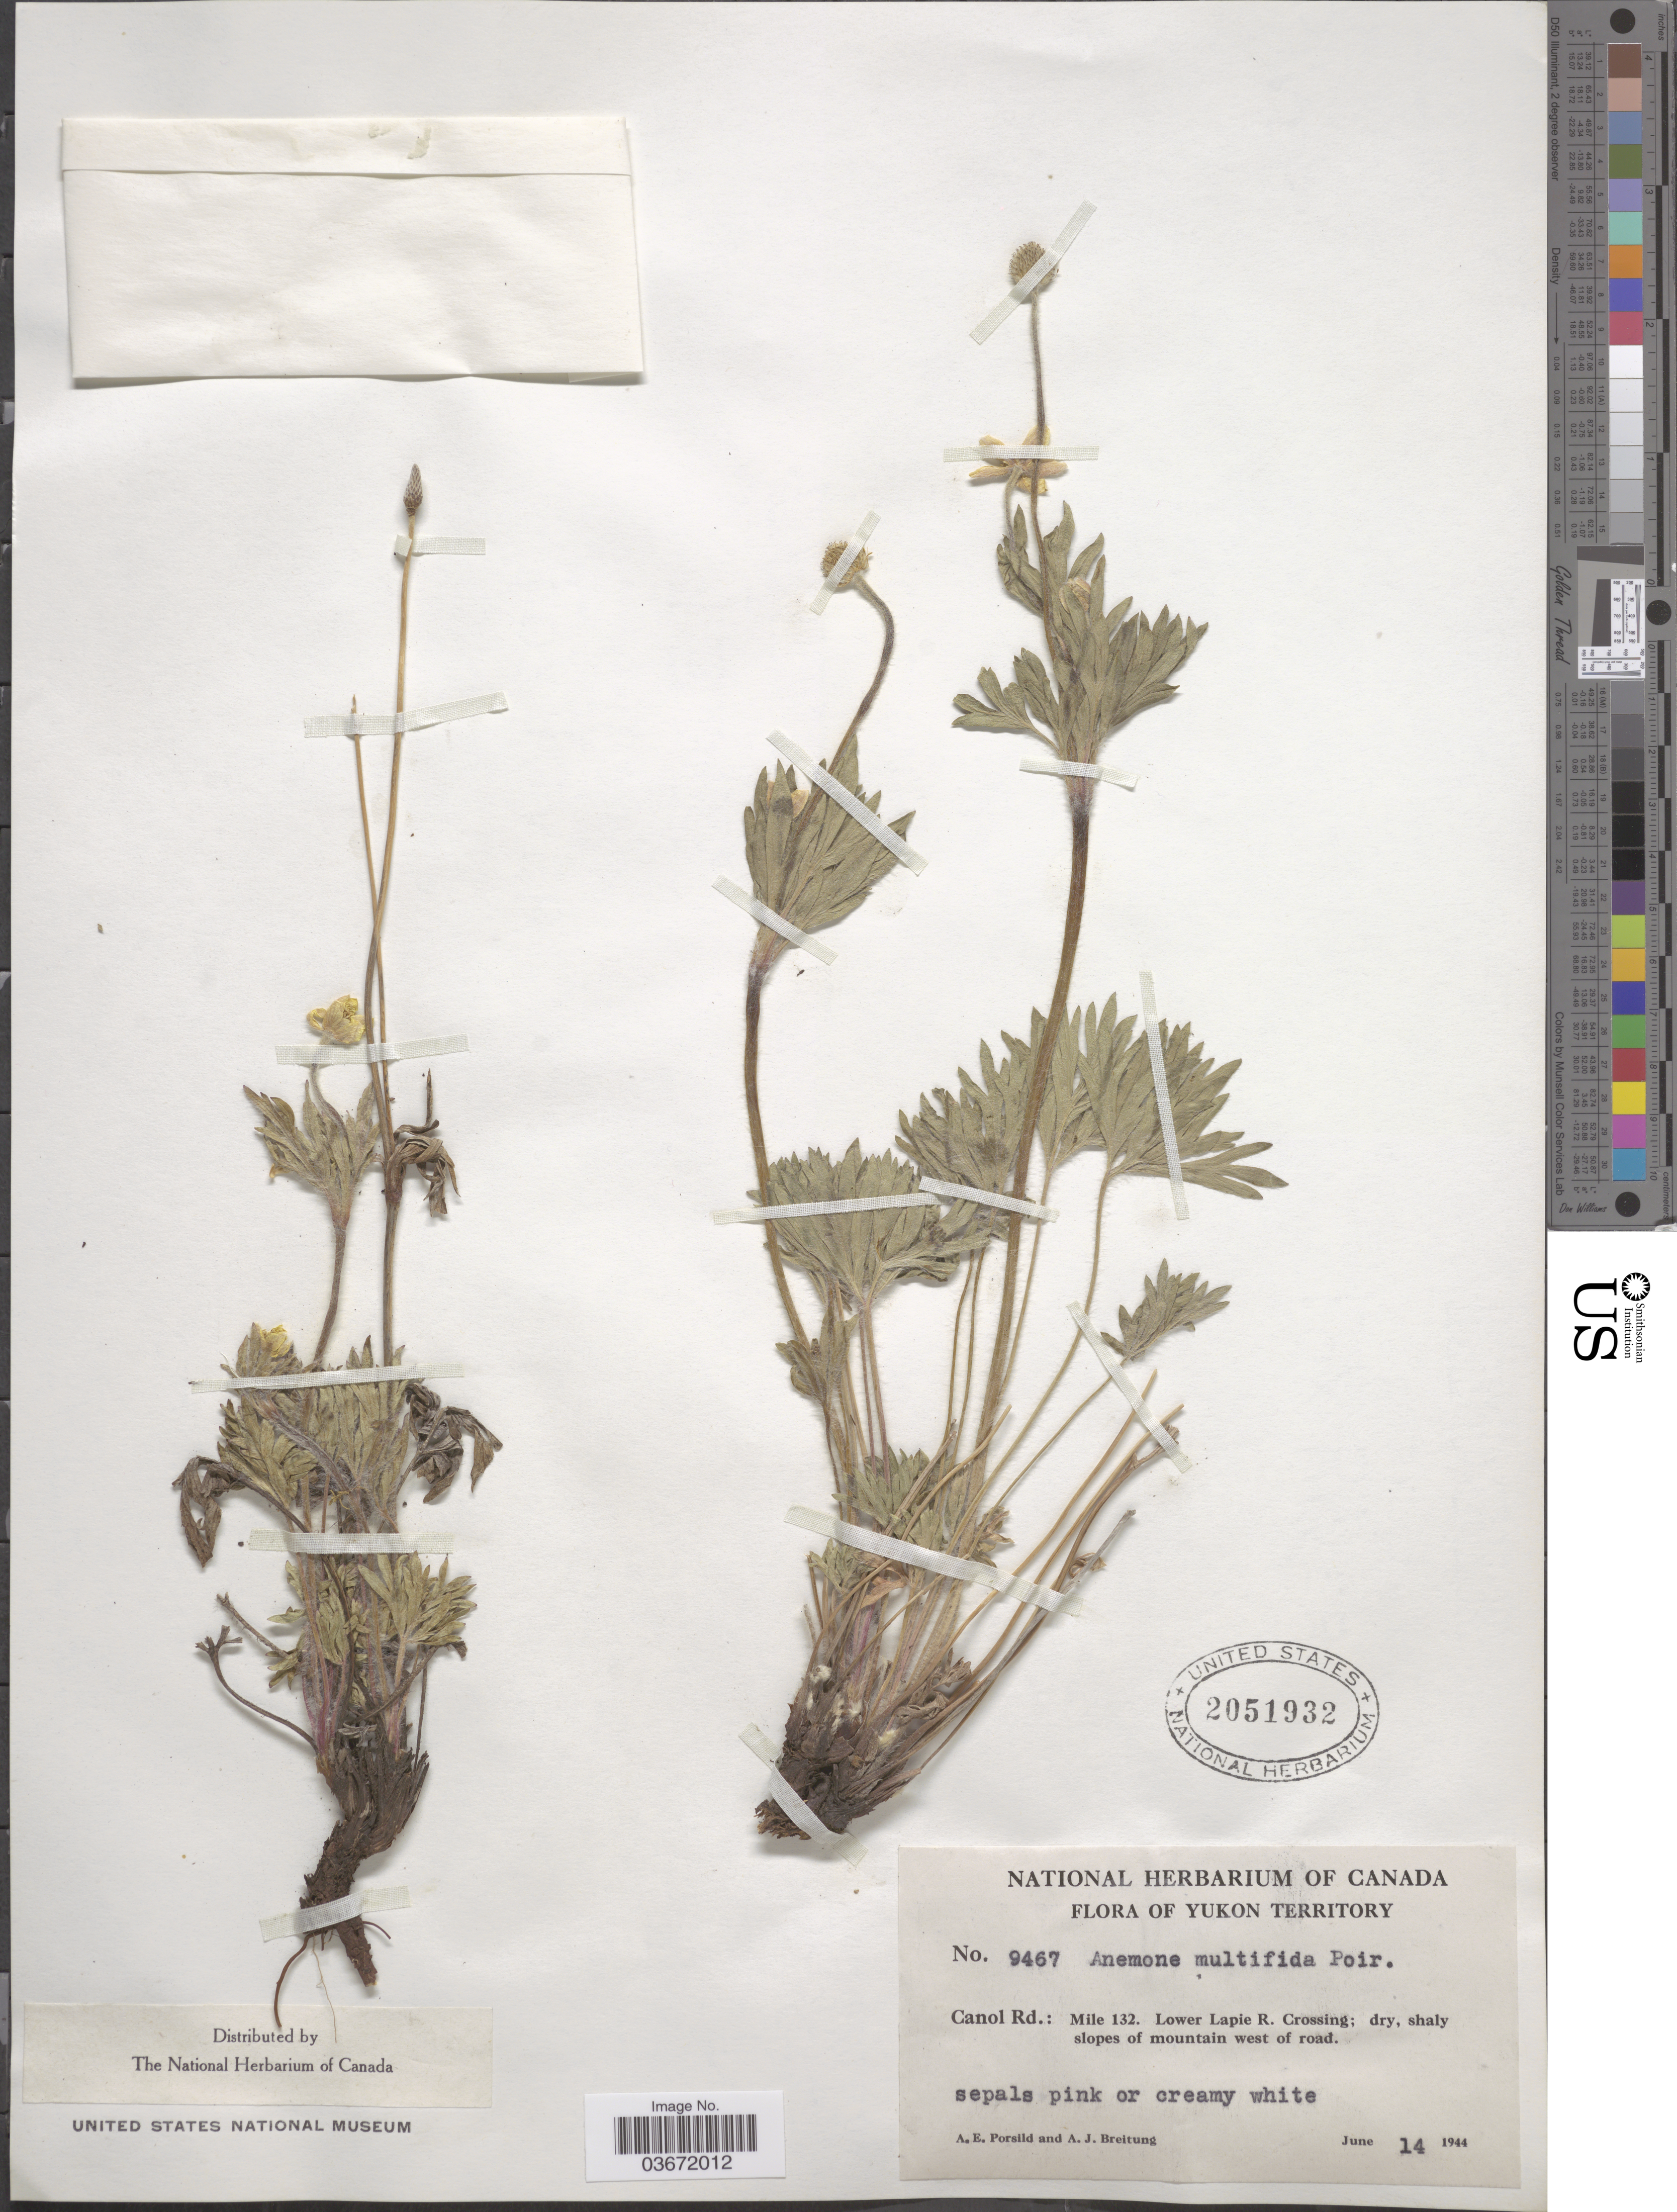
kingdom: Plantae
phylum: Tracheophyta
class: Magnoliopsida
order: Ranunculales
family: Ranunculaceae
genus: Anemone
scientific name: Anemone multifida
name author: Poir.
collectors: A. E. Porsild & A. Breitung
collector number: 9467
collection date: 1944-06-14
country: Canada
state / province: Yukon Territory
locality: Canol Rd.: Mile 132. Lower Lapie R. Crossing.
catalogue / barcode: US 2051932